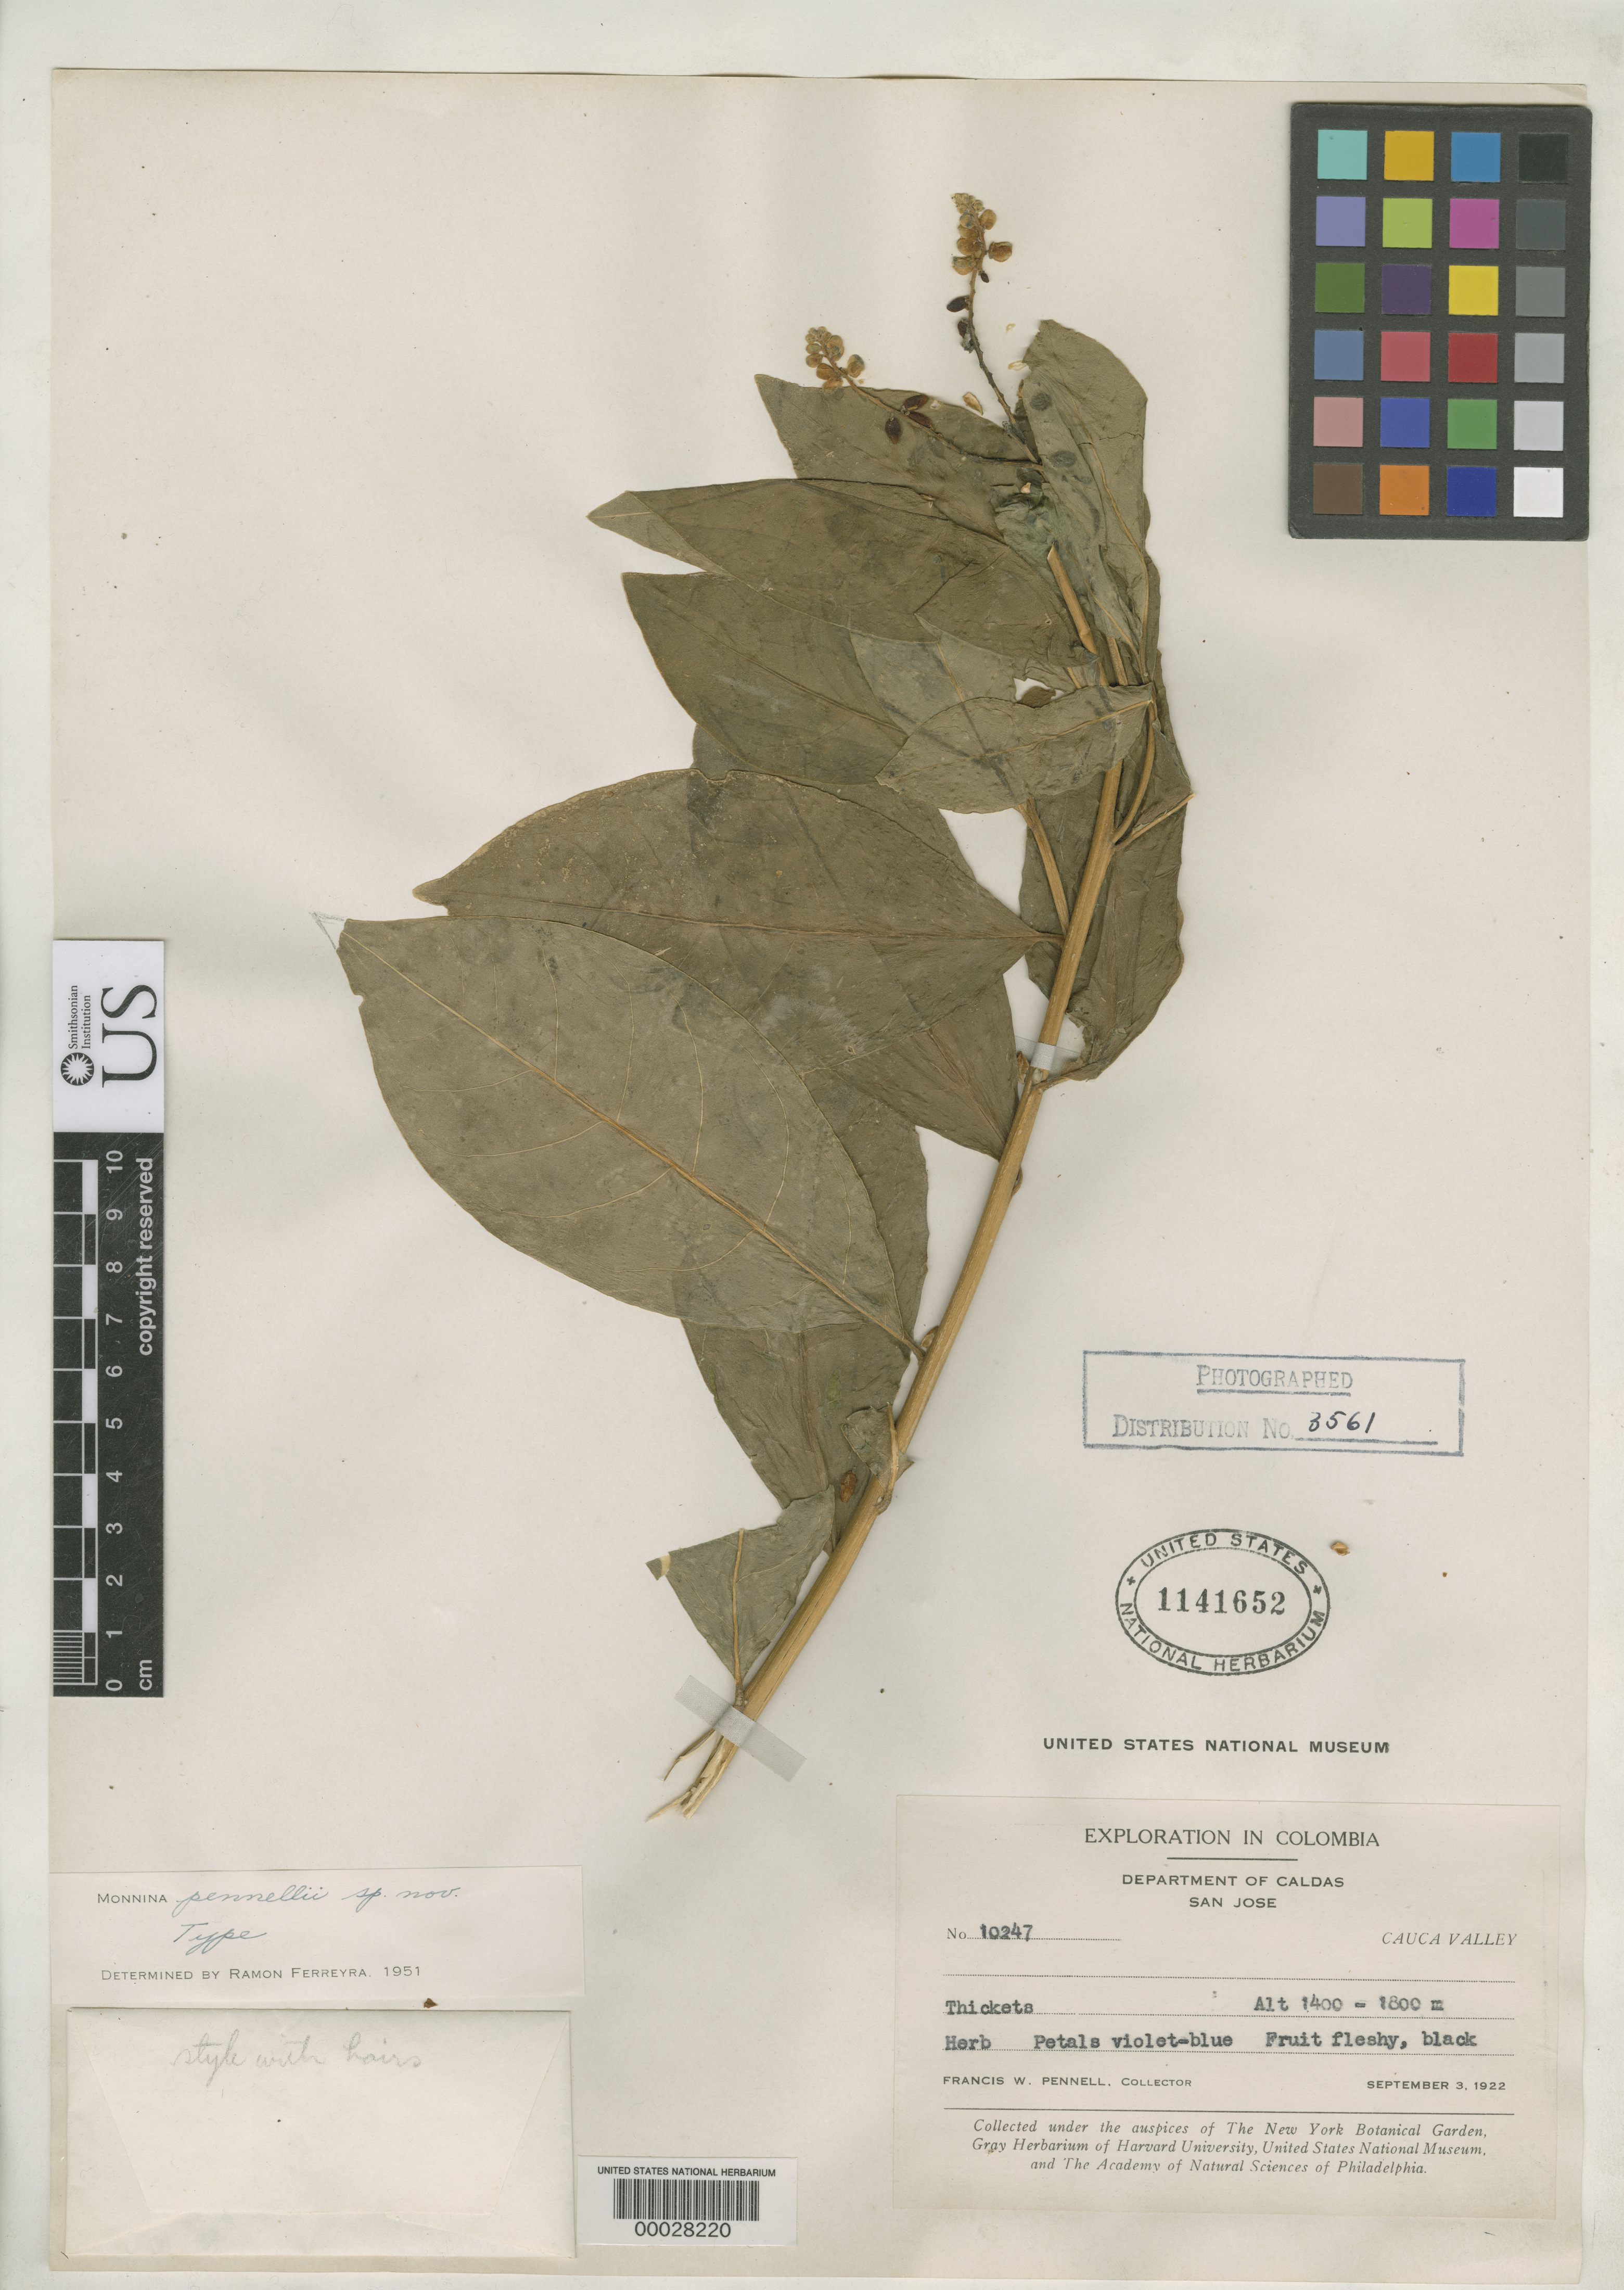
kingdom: Plantae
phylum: Tracheophyta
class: Magnoliopsida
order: Fabales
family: Polygalaceae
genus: Monnina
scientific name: Monnina pennellii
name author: Ferreyra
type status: Holotype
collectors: F. W. Pennell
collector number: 10247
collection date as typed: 03 Sep 1922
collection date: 1922-09-03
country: Colombia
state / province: Caldas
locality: San Jose.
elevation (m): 1400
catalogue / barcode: US 1141652